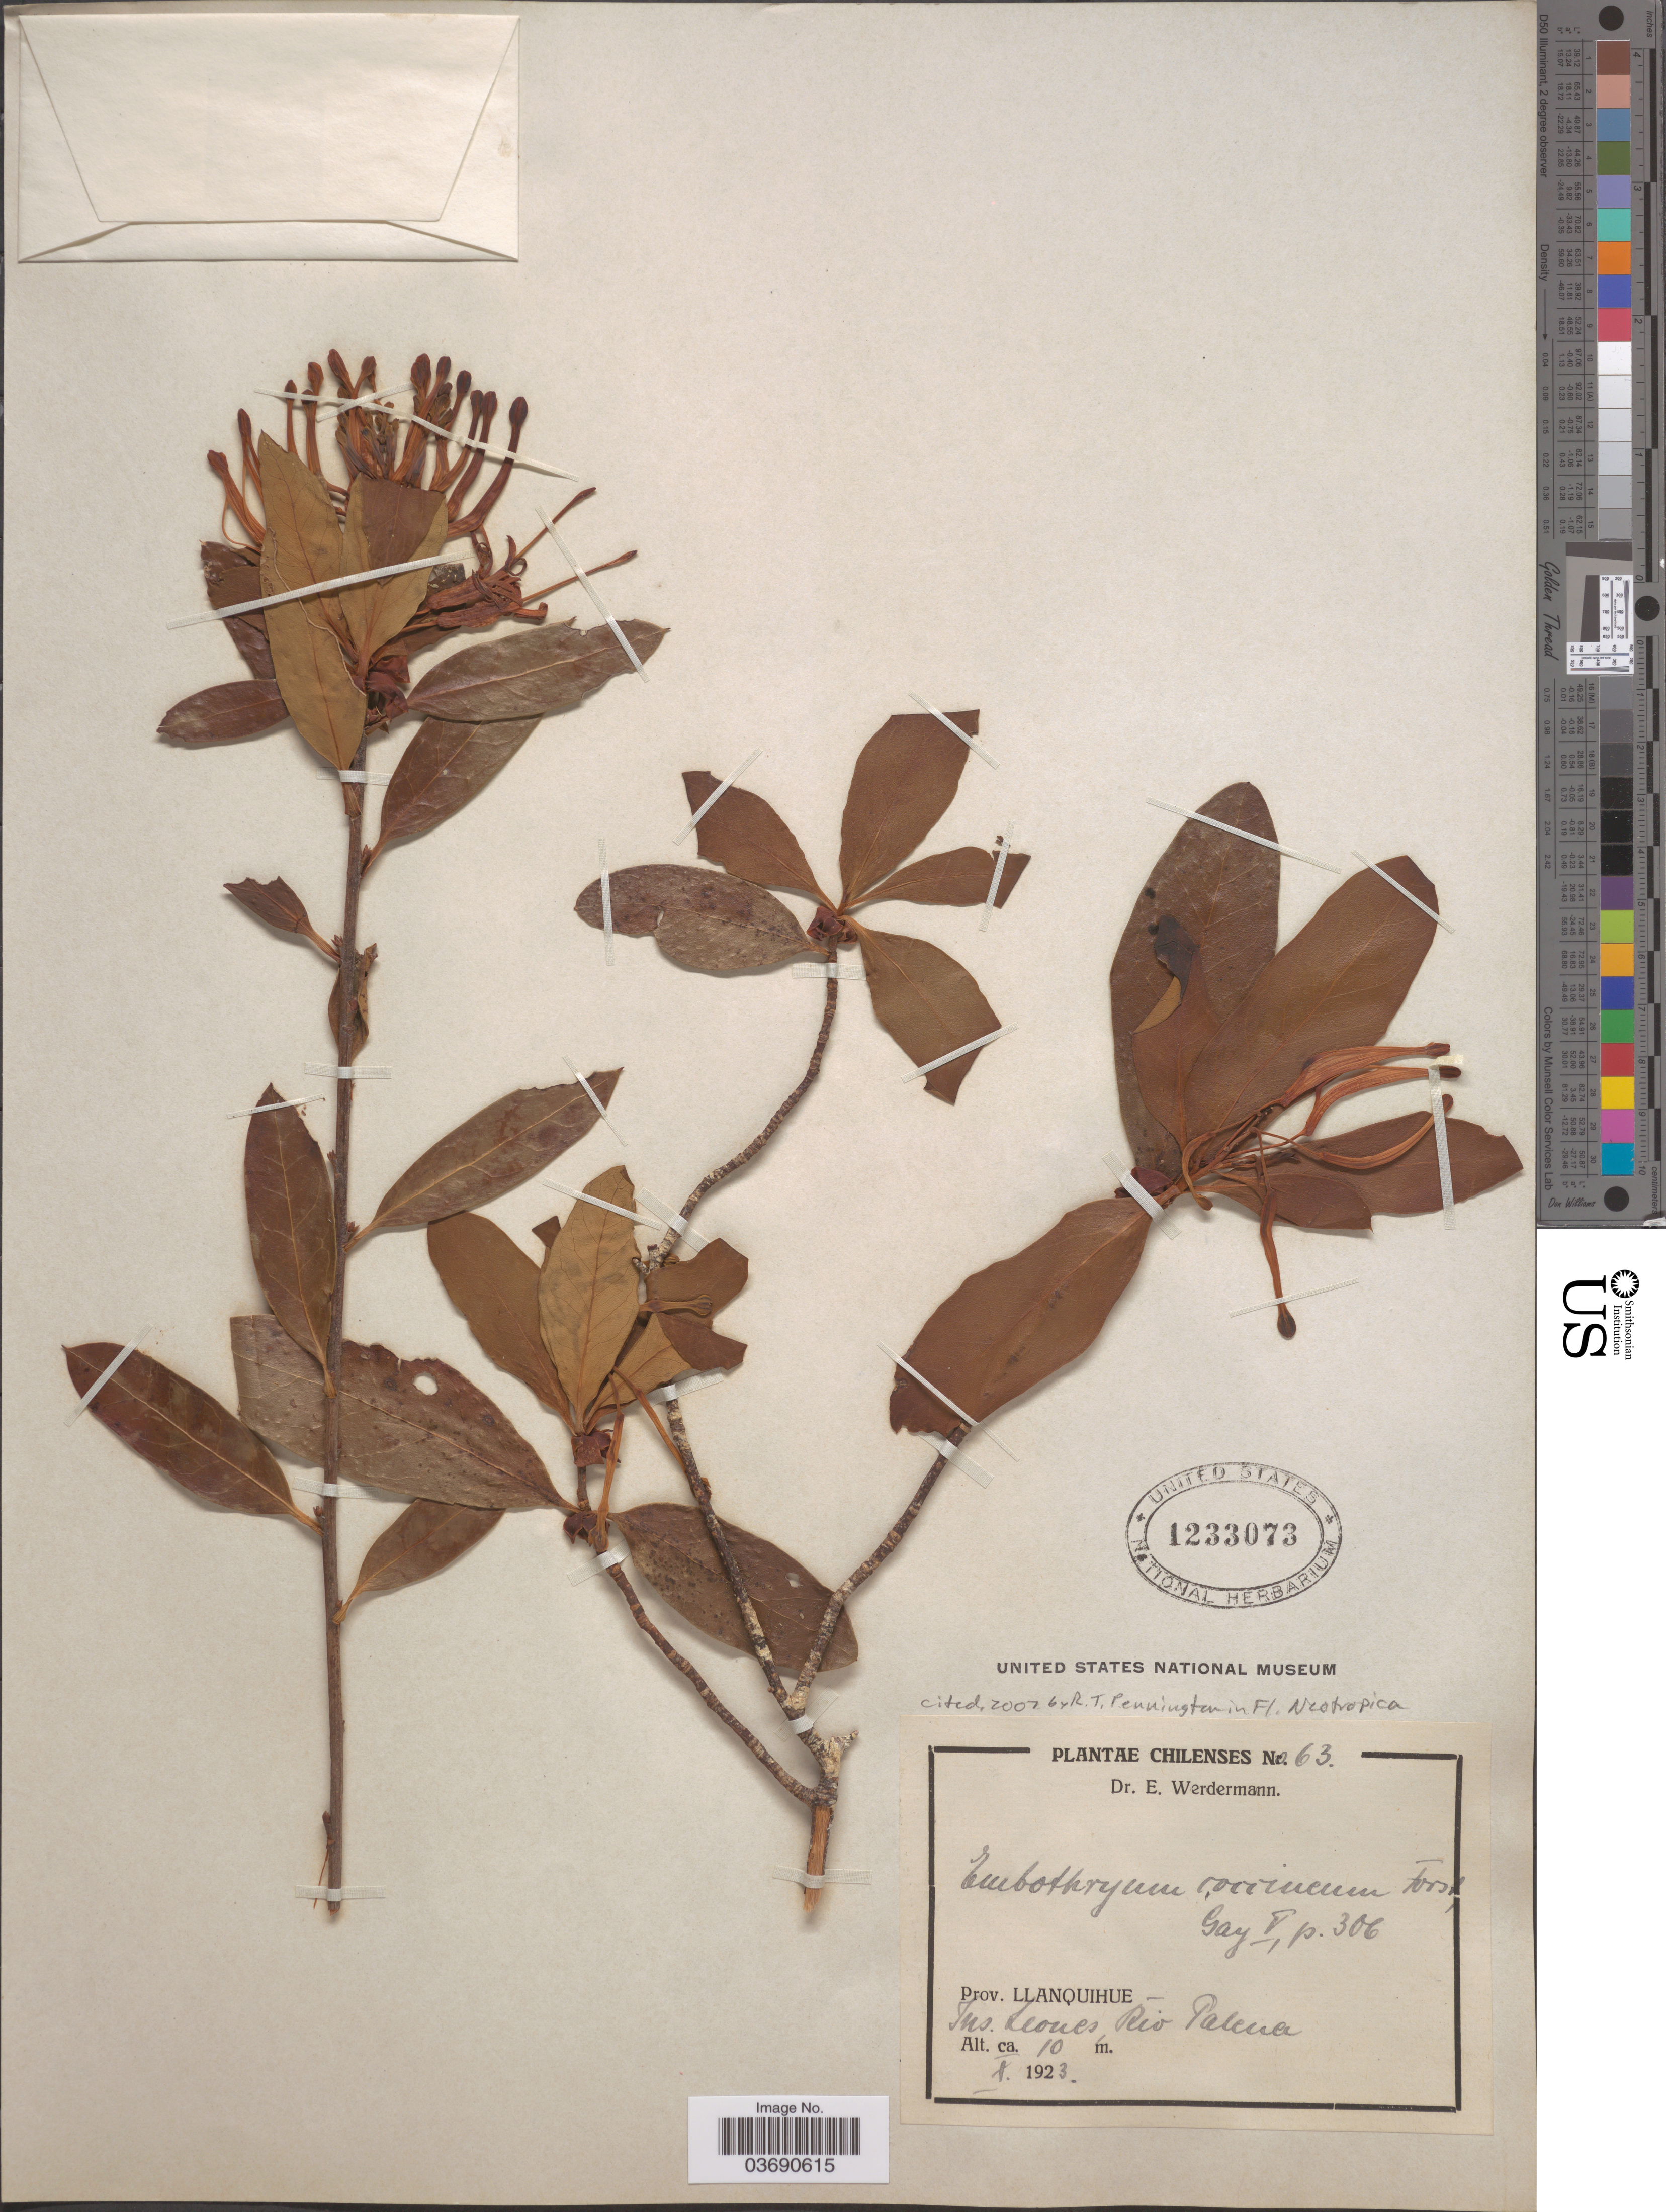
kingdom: Plantae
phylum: Tracheophyta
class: Magnoliopsida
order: Proteales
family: Proteaceae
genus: Embothrium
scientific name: Embothrium coccineum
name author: J.R. Forst. & G. Forst.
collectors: E. Werdermann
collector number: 63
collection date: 1923-01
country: Chile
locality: Prov. Llanquihue. Ins. Leones Rio Palena.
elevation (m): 10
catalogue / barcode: US 1233073